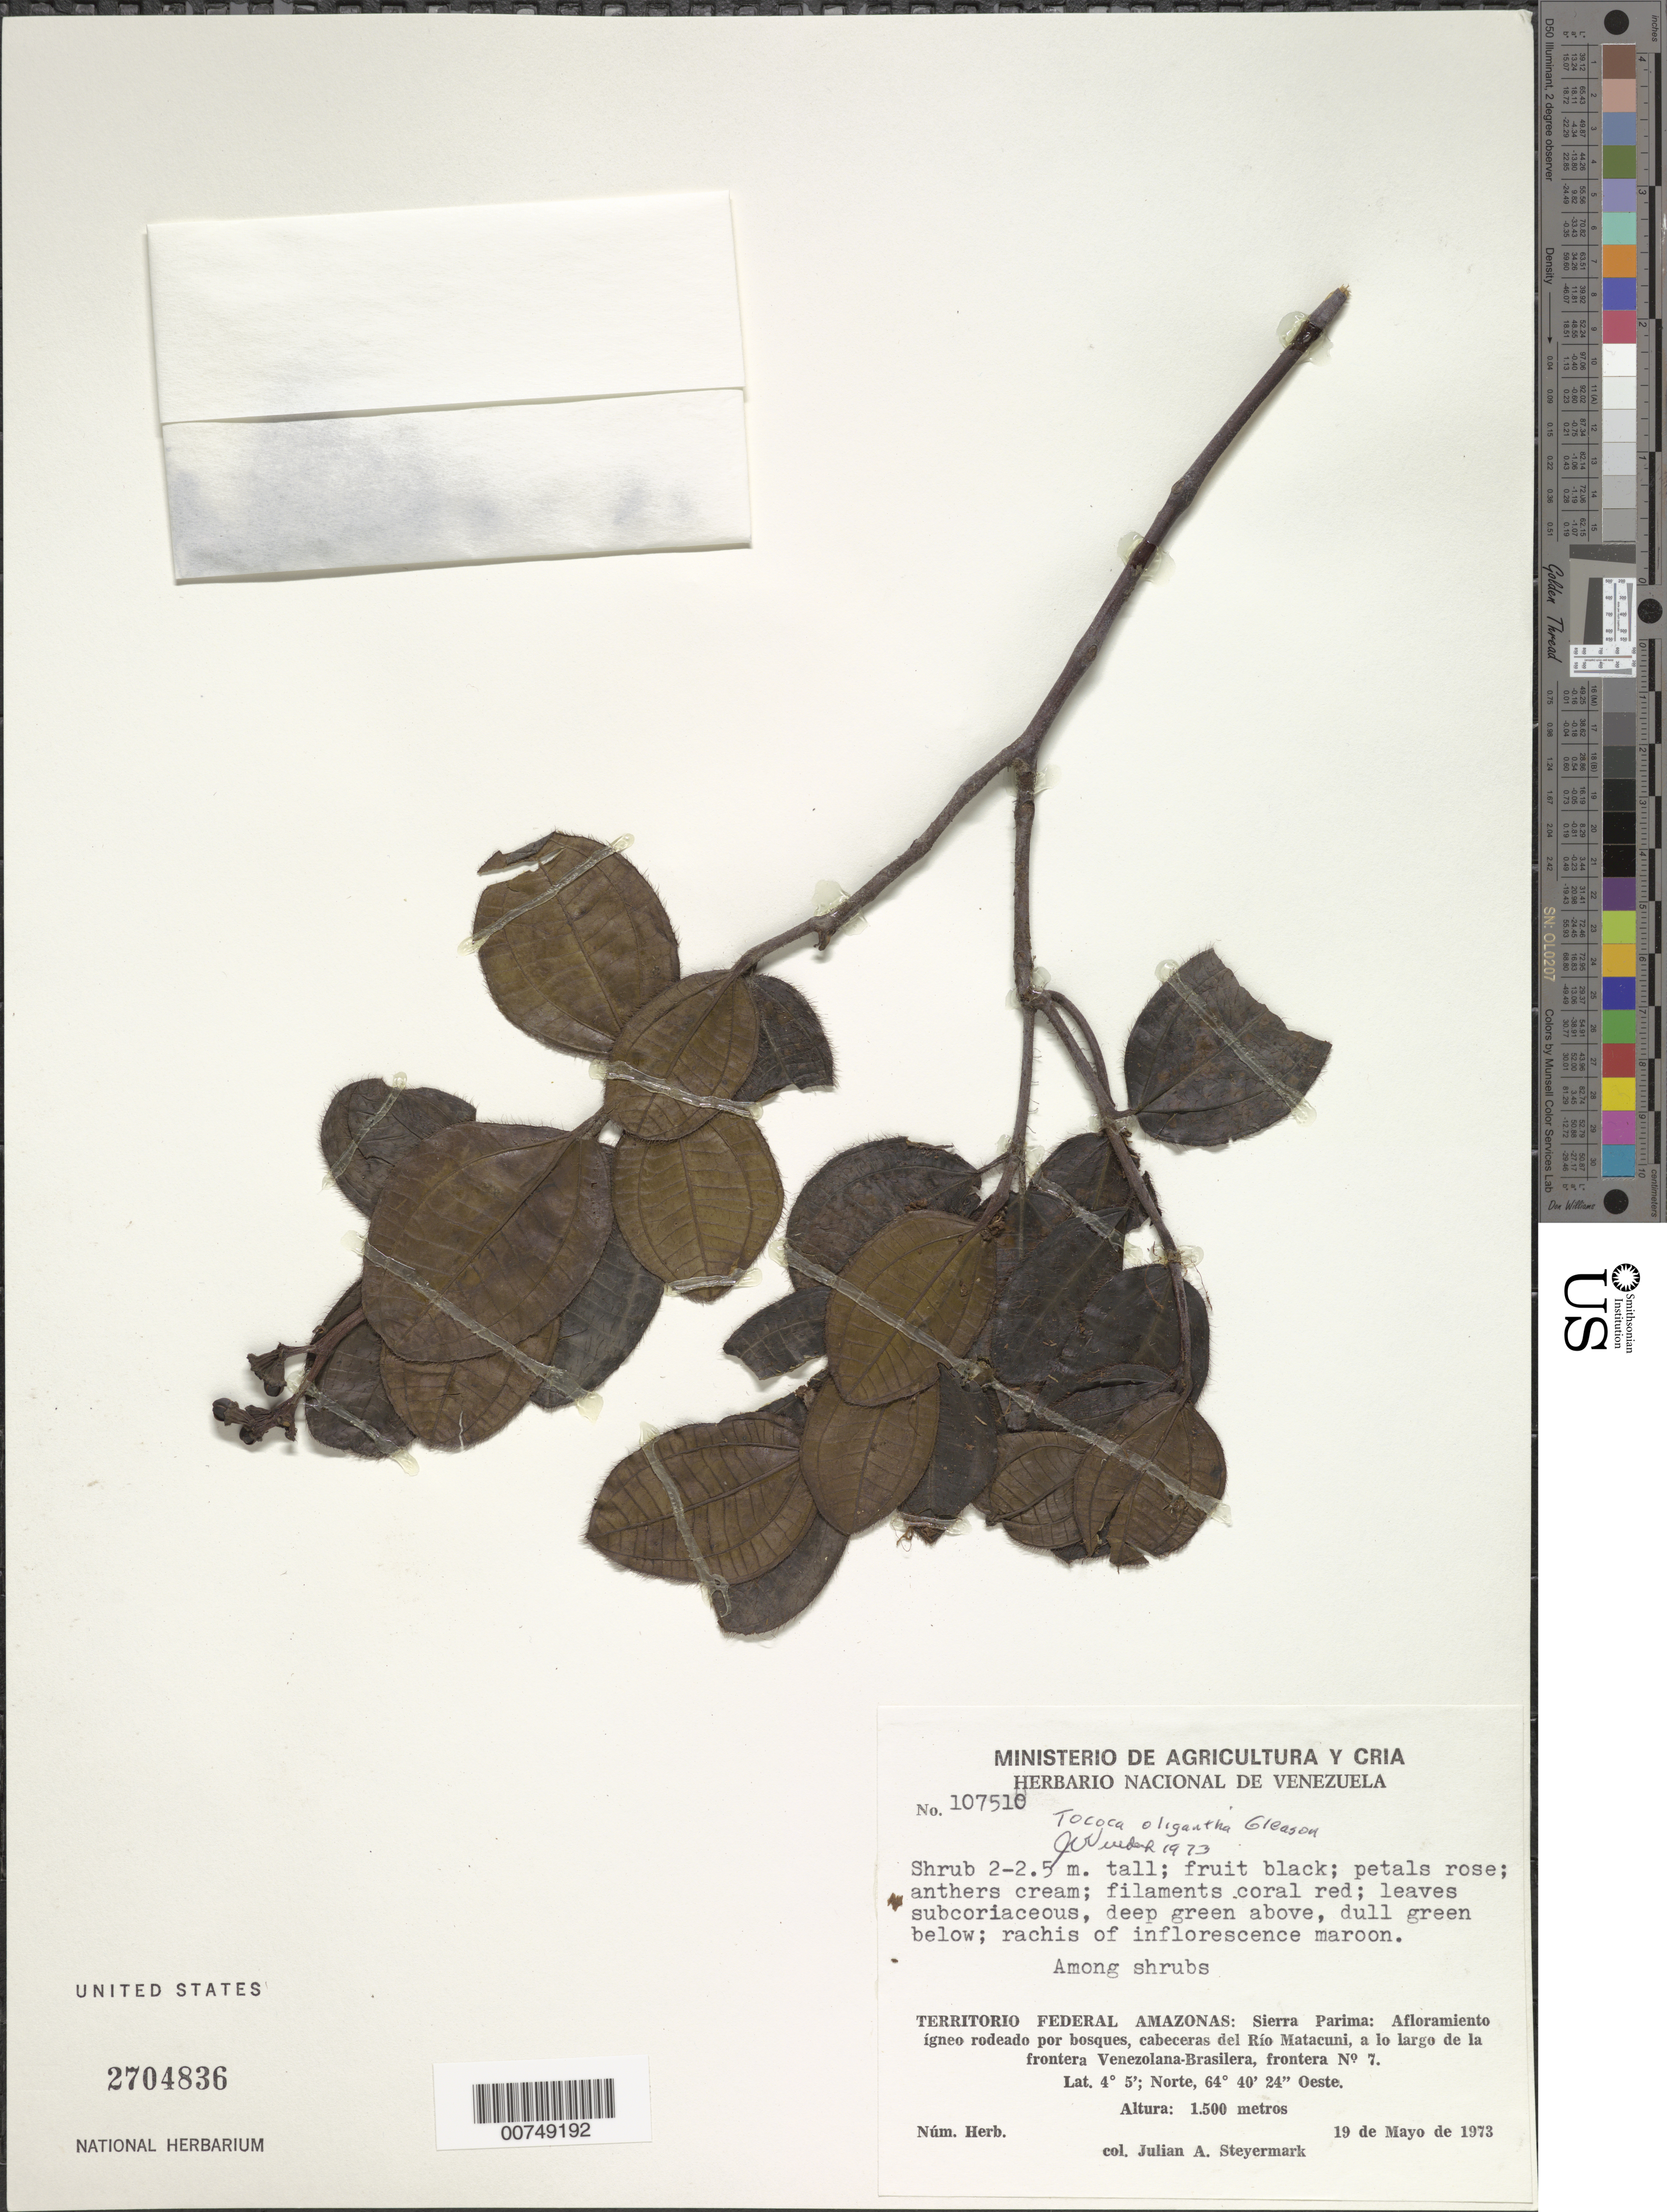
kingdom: Plantae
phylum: Tracheophyta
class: Magnoliopsida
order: Myrtales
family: Melastomataceae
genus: Tococa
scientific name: Tococa oligantha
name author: Gleason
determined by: Wurdack, John J., (US), US (UNITED STATES)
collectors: J. Steyermark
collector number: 107510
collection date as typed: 19-May-73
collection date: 1973-05-19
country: Venezuela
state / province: Amazonas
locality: Sierra Parima; cabecercas del Río Matacuni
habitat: Afloramiento igneo rodeado por bosques, among shrubs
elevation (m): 1500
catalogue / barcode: US 2704836